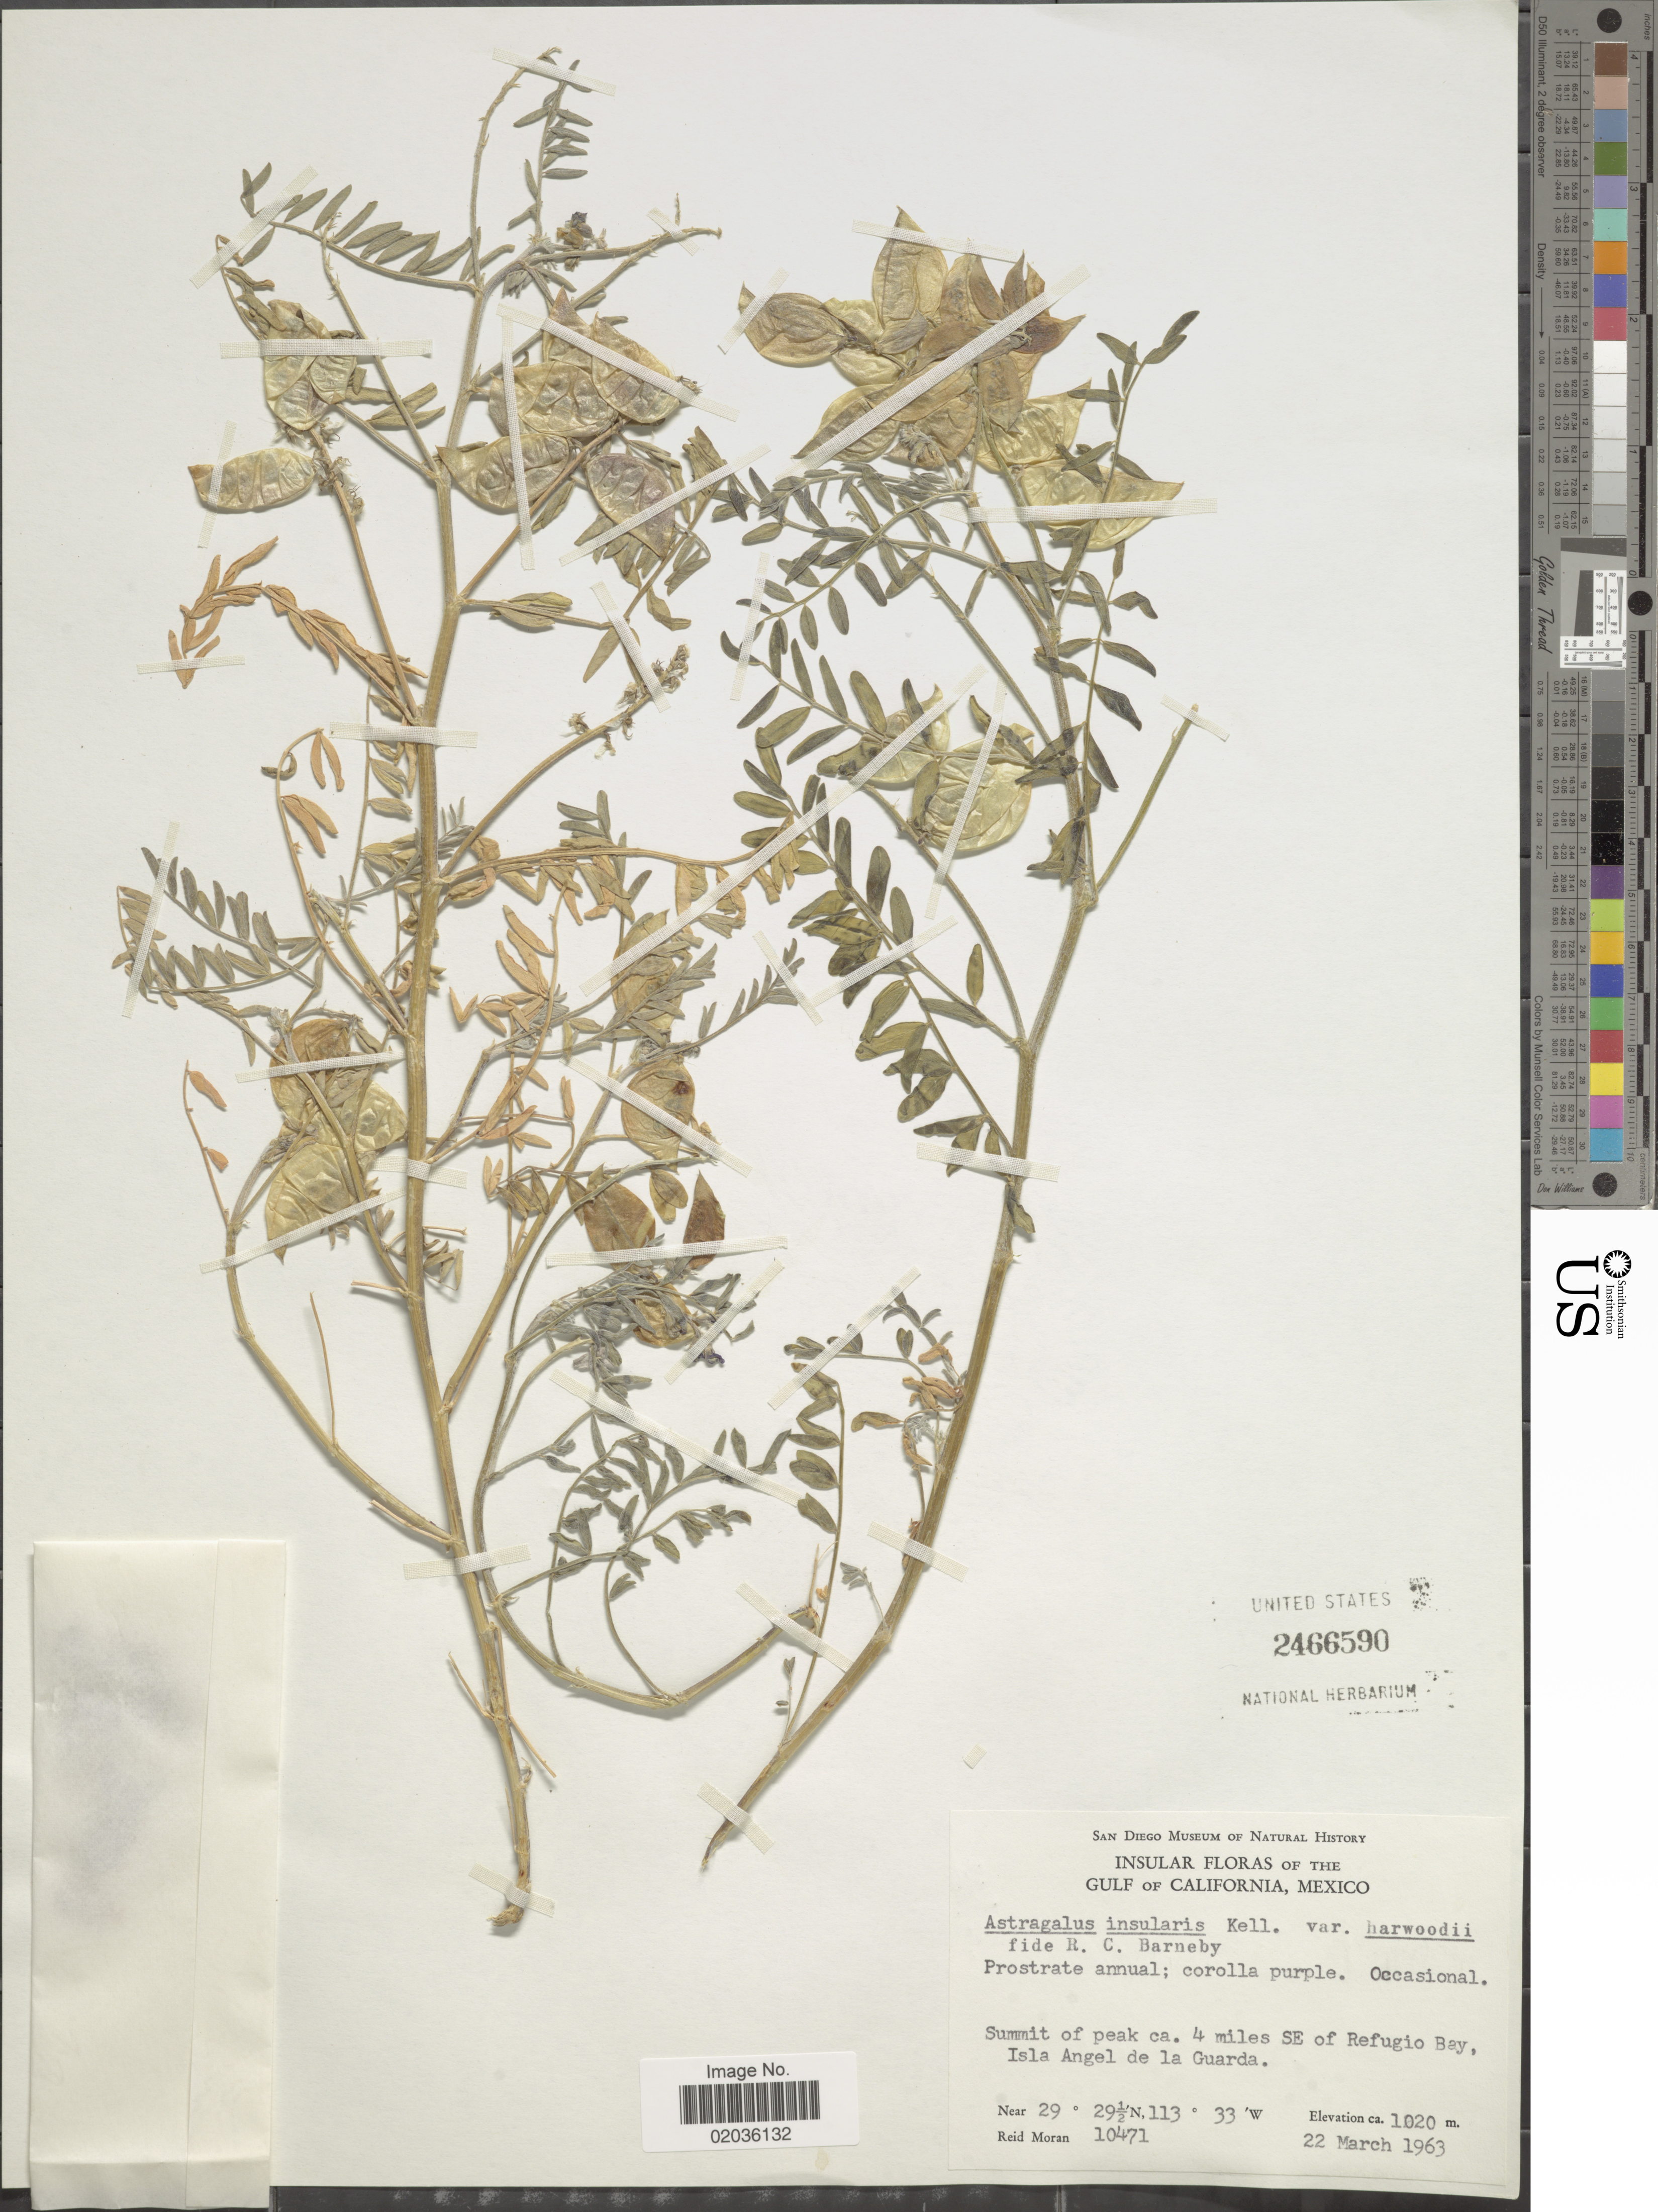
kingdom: Plantae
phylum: Tracheophyta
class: Magnoliopsida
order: Fabales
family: Fabaceae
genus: Astragalus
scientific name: Astragalus insularis var. harwoodii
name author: Munz & McBurney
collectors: R. V. Moran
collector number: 10471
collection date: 1963-03-22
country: Mexico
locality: Insular of the Gulf of California, Summit of peak ca. 4 miles SE of Refugio Bay, Isla Angel de la Guarda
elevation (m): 1020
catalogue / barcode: US 2466590